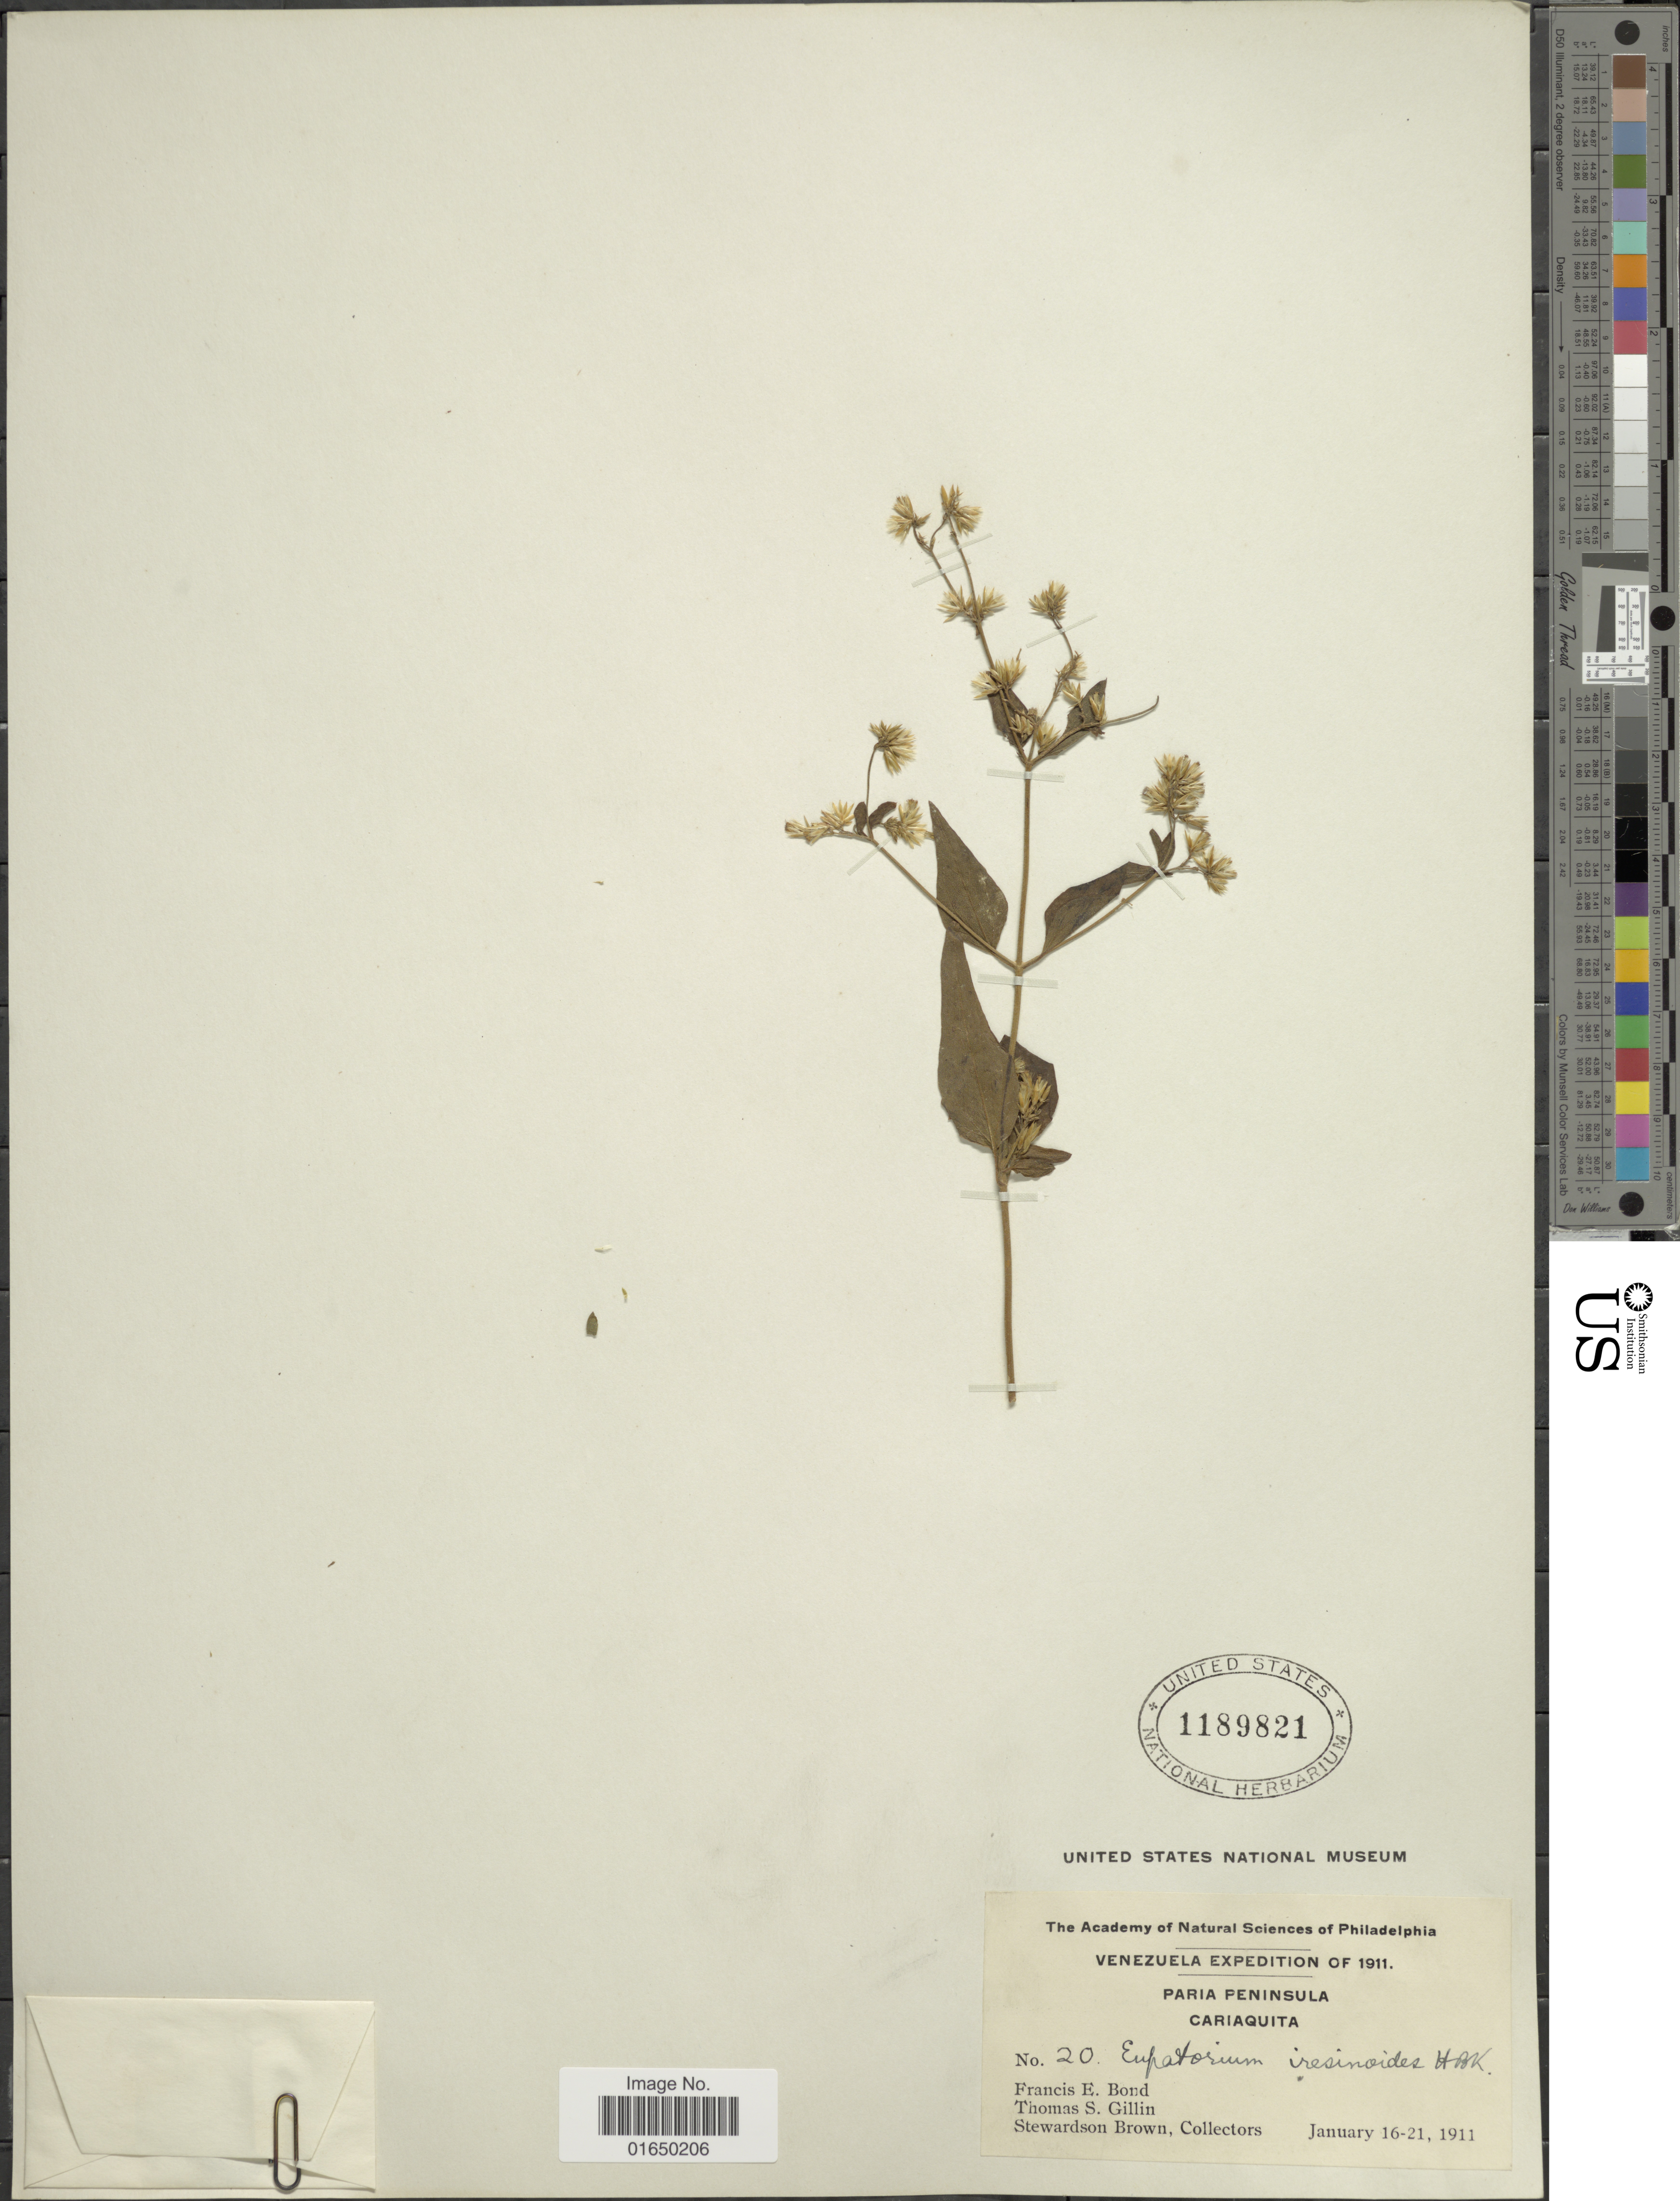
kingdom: Plantae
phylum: Tracheophyta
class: Magnoliopsida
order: Asterales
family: Asteraceae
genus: Condylidium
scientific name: Condylidium iresinoides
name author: (Kunth) R.M. King & H. Rob.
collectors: F. Bond, T. Gillin & S. Brown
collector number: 20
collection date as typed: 16-21 January 1911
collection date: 1911-01-16/1911-01-21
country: Venezuela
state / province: Sucre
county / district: Valdez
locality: Paria Peninsula, Cariaquito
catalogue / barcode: US 1189821